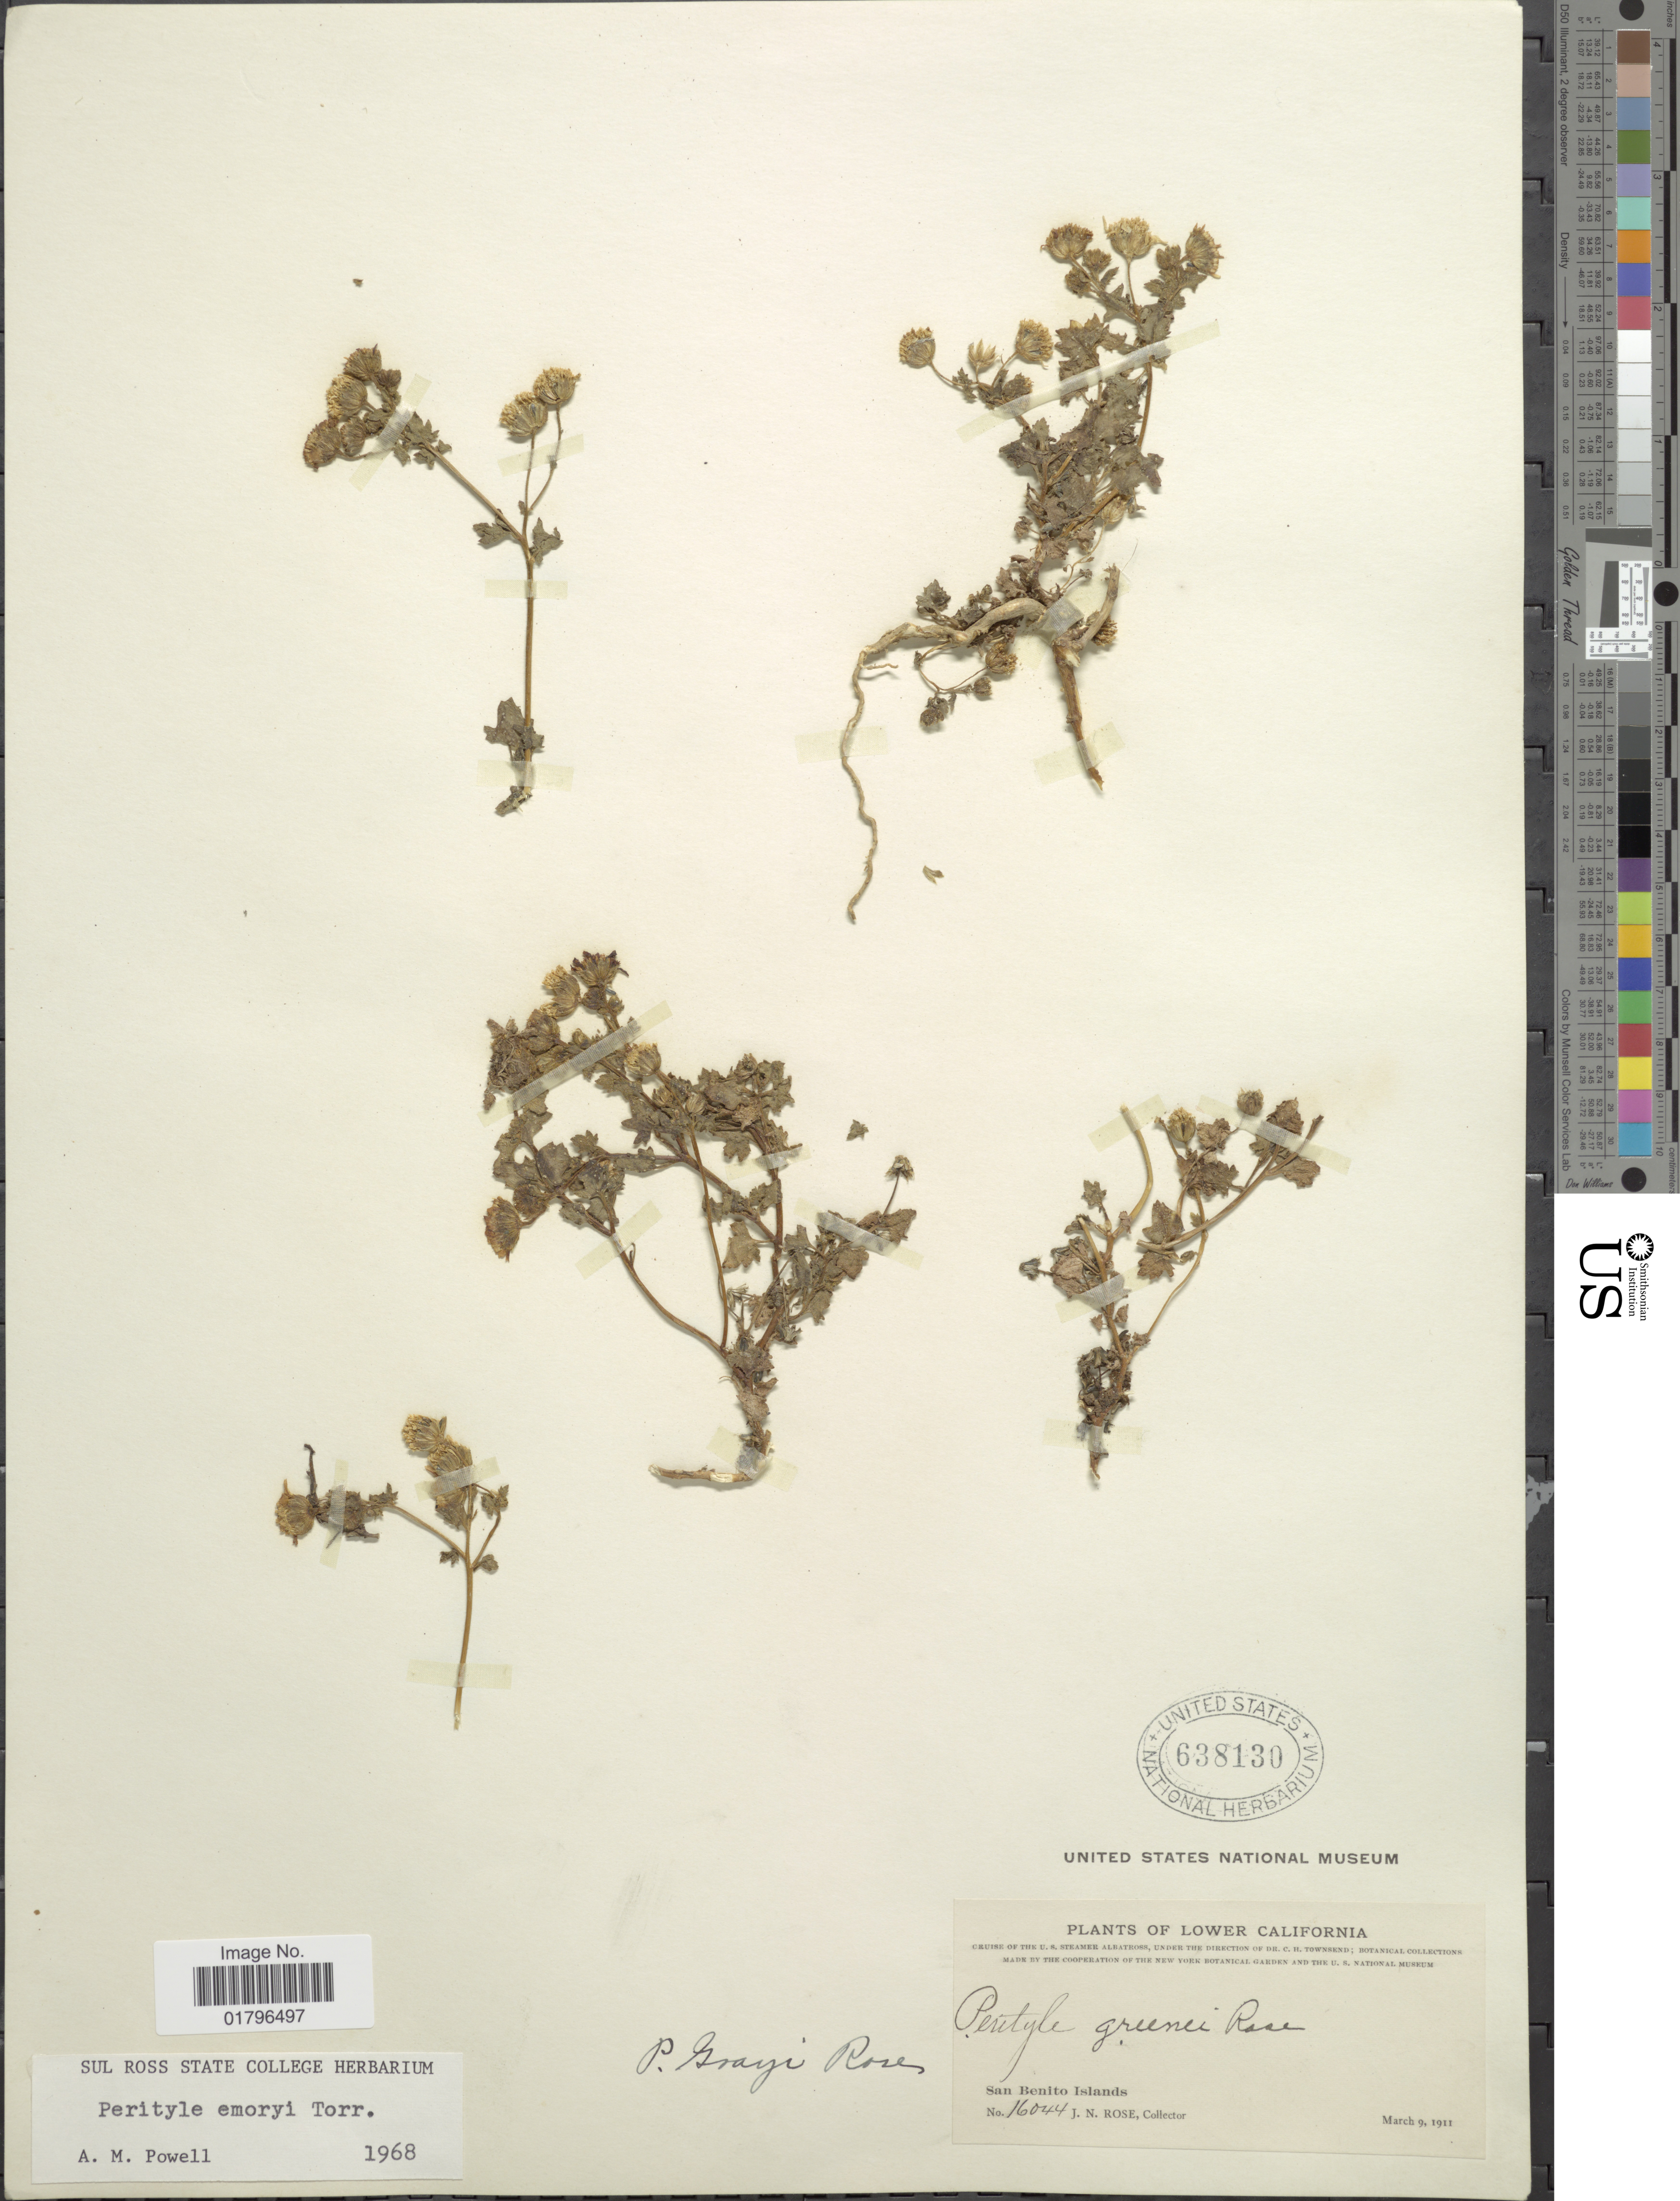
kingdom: Plantae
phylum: Tracheophyta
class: Magnoliopsida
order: Asterales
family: Asteraceae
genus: Perityle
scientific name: Perityle emoryi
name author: Torr.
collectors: J. N. Rose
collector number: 16044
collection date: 1911-03-09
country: Mexico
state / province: Baja California Sur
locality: San Benito Islands. Lower California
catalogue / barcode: US 638130